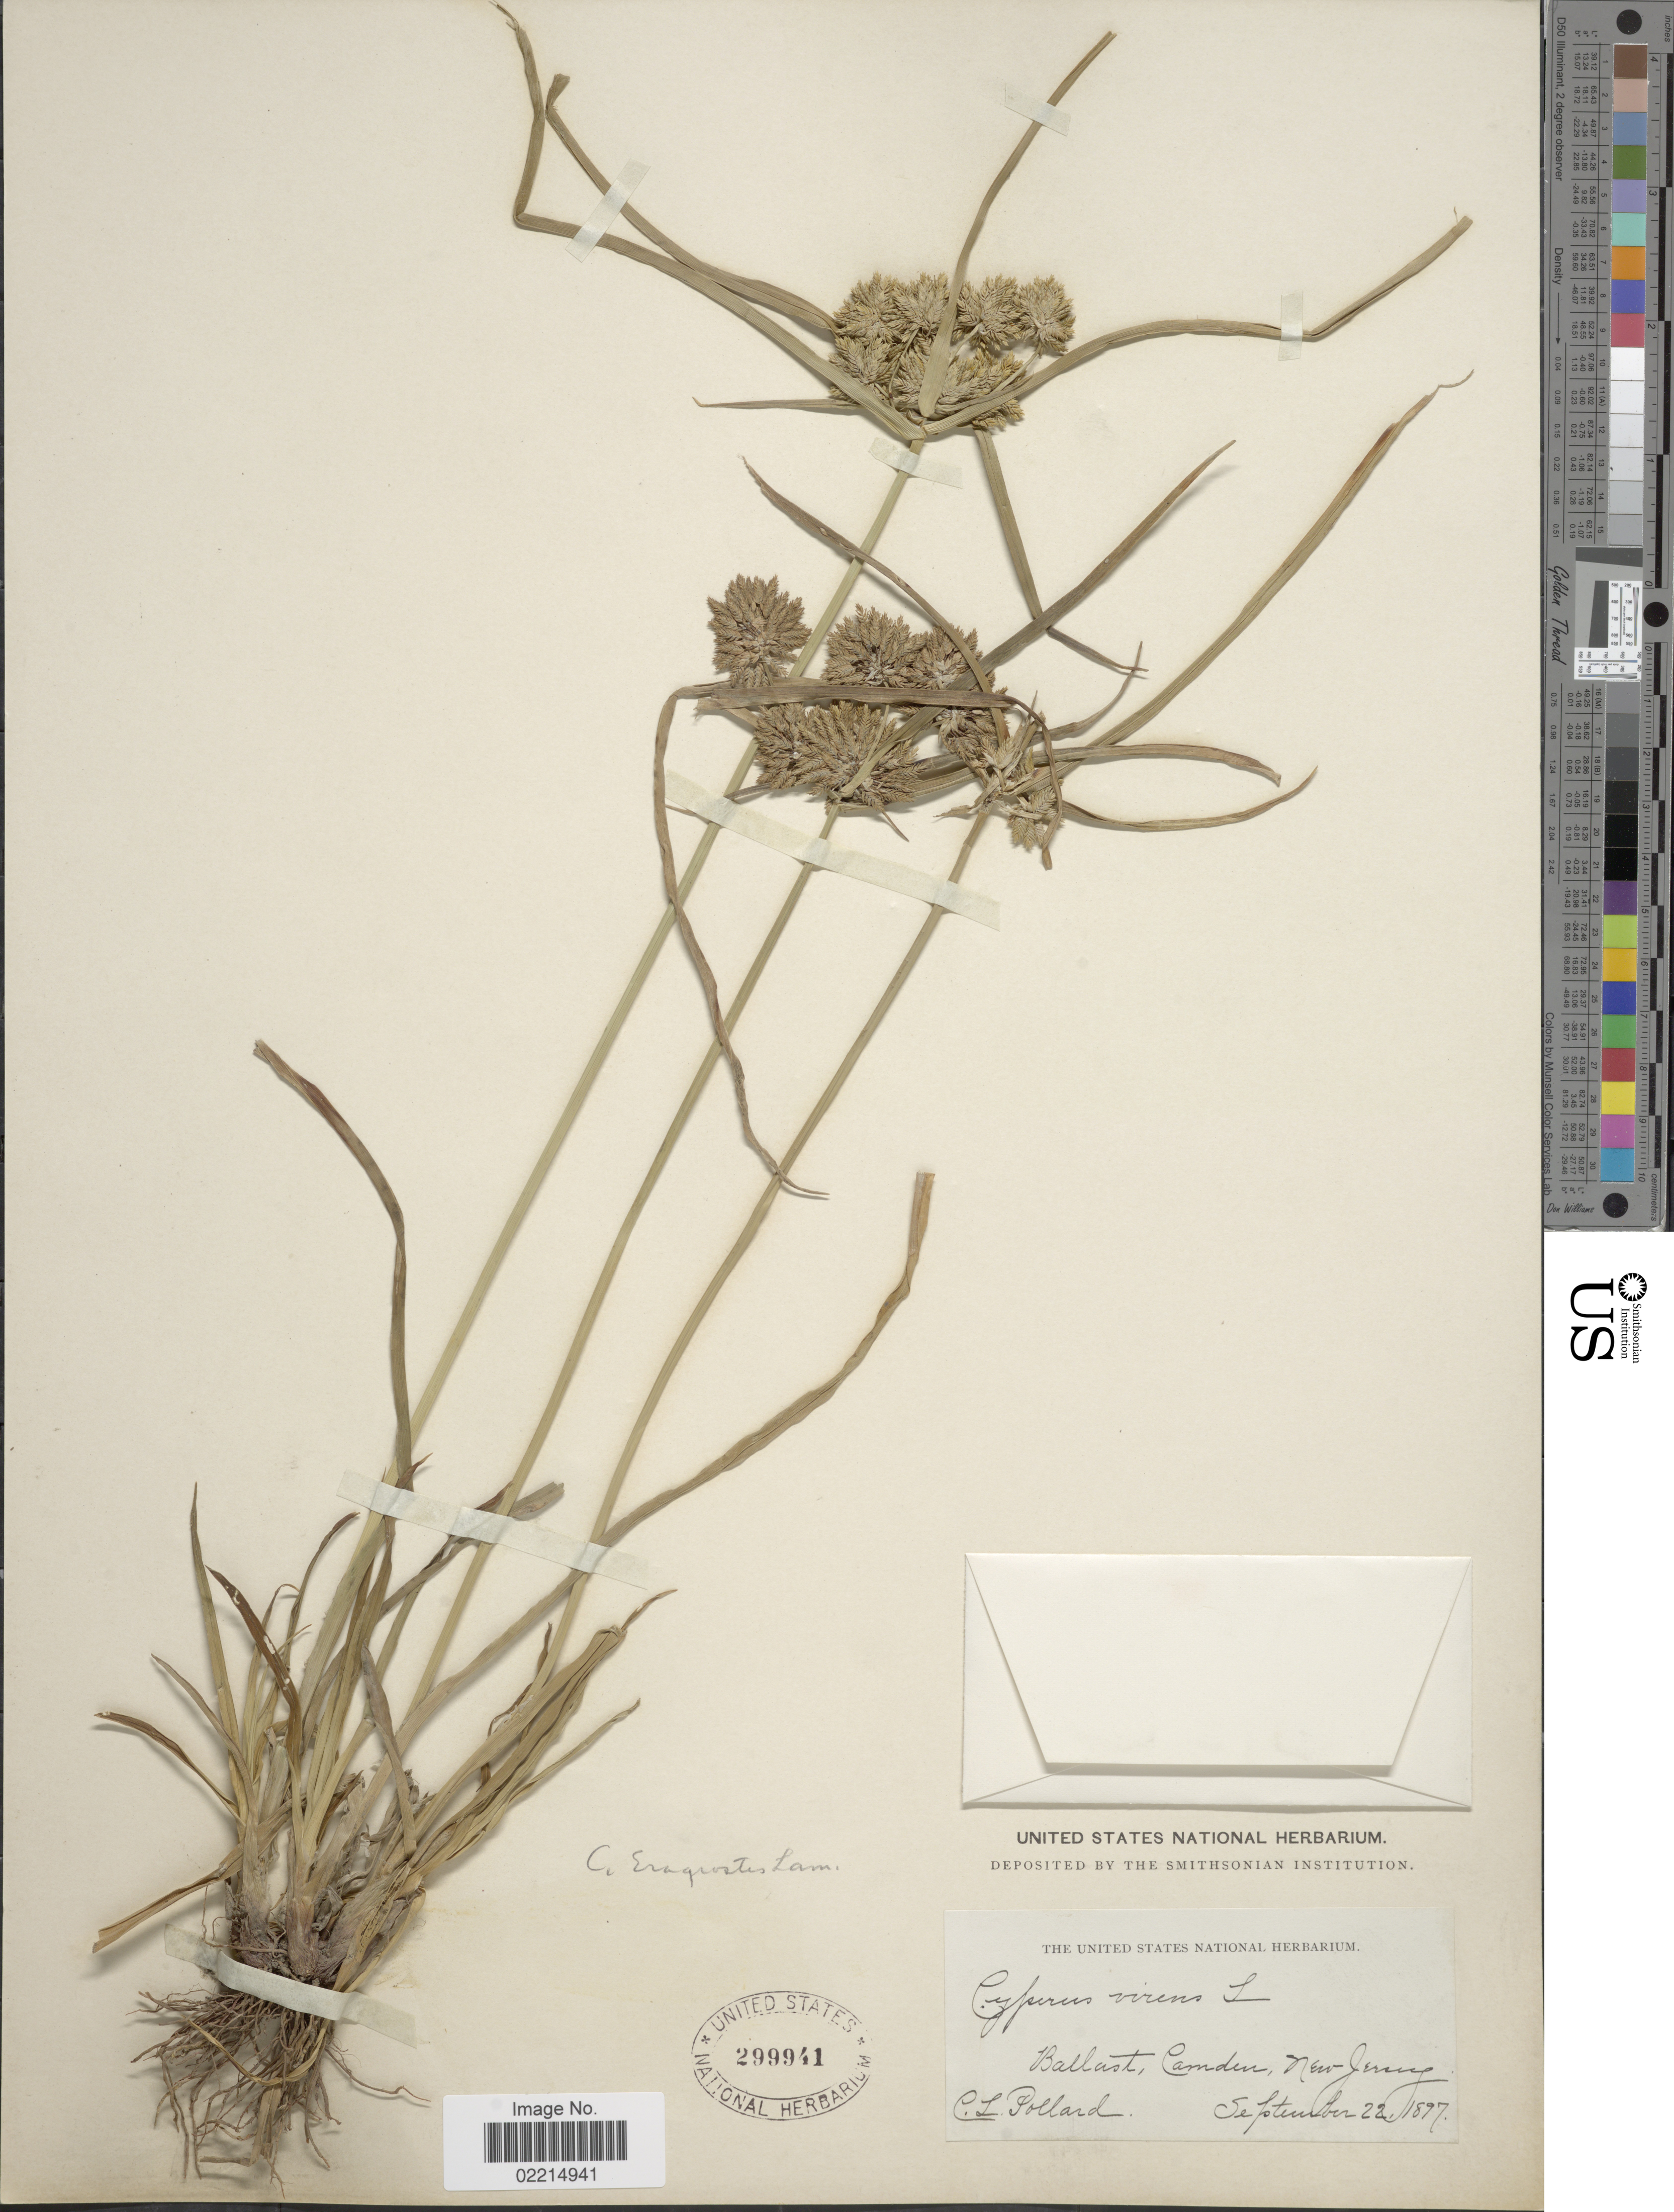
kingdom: Plantae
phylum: Tracheophyta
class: Liliopsida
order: Poales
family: Cyperaceae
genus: Cyperus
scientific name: Cyperus eragrostis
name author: Lam.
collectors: C. L. Pollard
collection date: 1897-09-22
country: United States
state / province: New Jersey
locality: Ballast, Camden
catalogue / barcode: US 299941